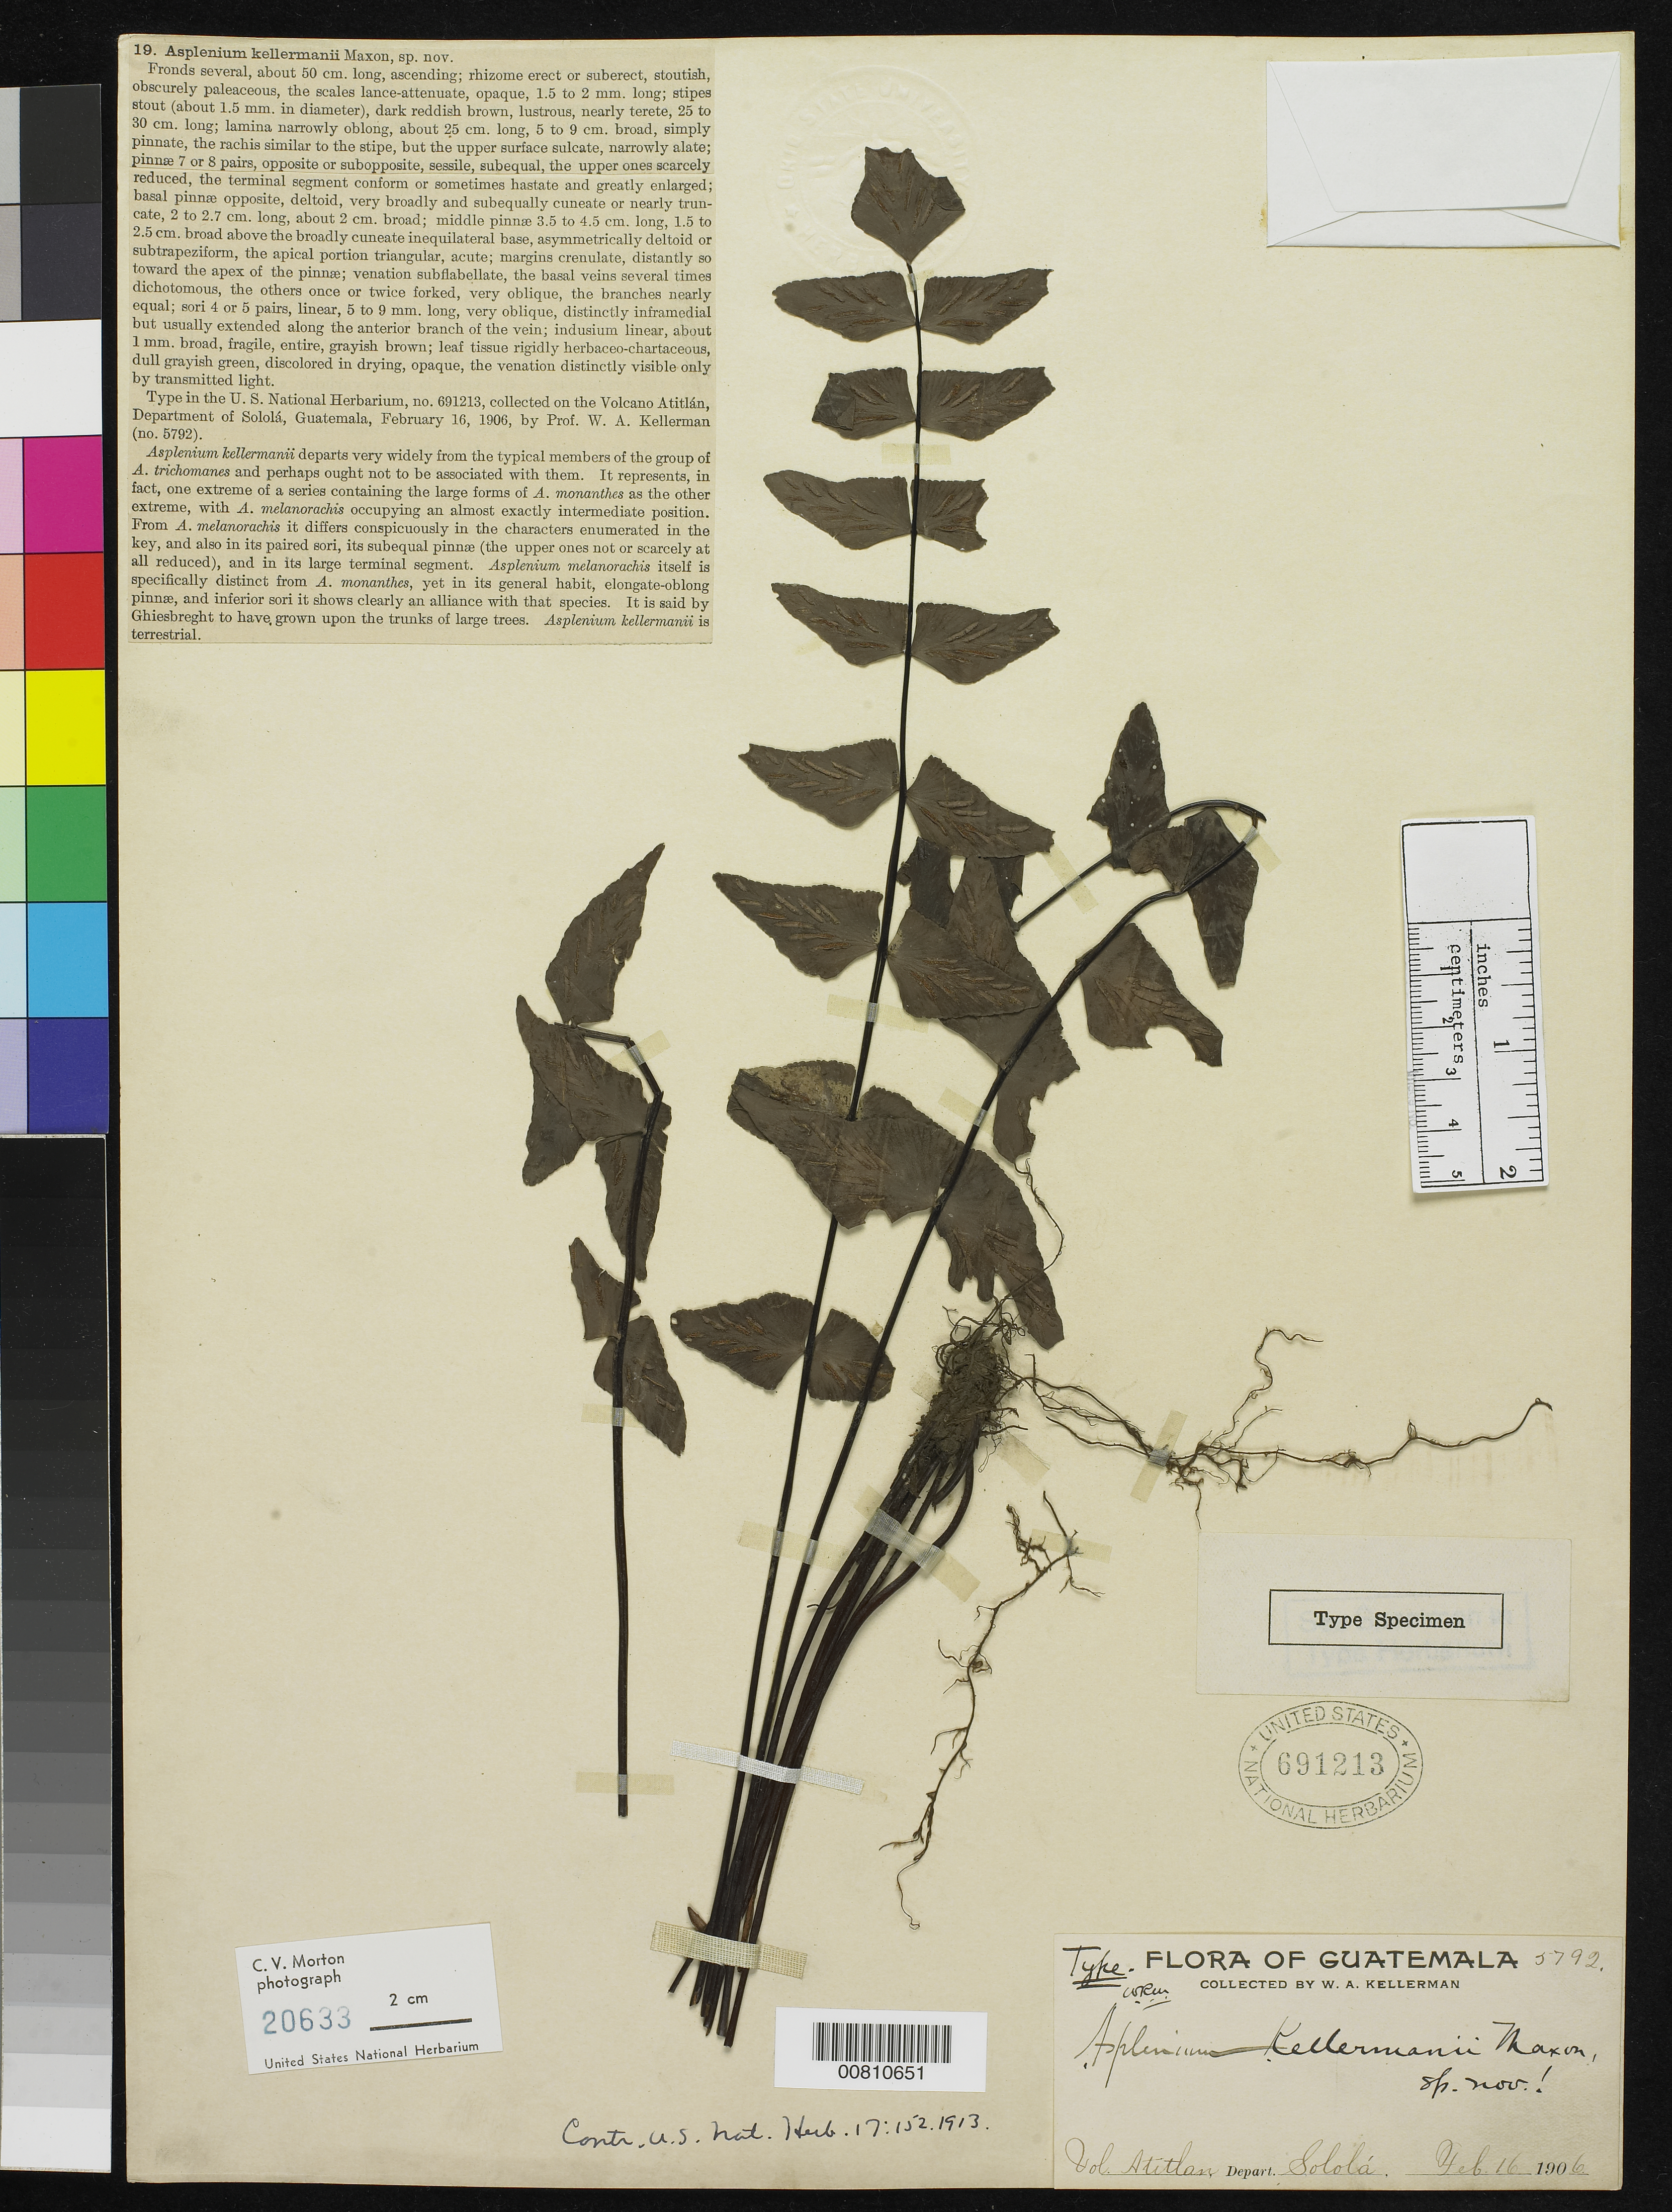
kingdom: Plantae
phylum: Tracheophyta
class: Polypodiopsida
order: Polypodiales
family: Aspleniaceae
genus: Asplenium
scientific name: Asplenium kellermanii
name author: Maxon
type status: Holotype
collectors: W. A. Kellerman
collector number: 5792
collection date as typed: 16 Feb 1906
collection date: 1906-02-16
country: Guatemala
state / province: Sololá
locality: Vol. Atitlan.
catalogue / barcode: US 691213